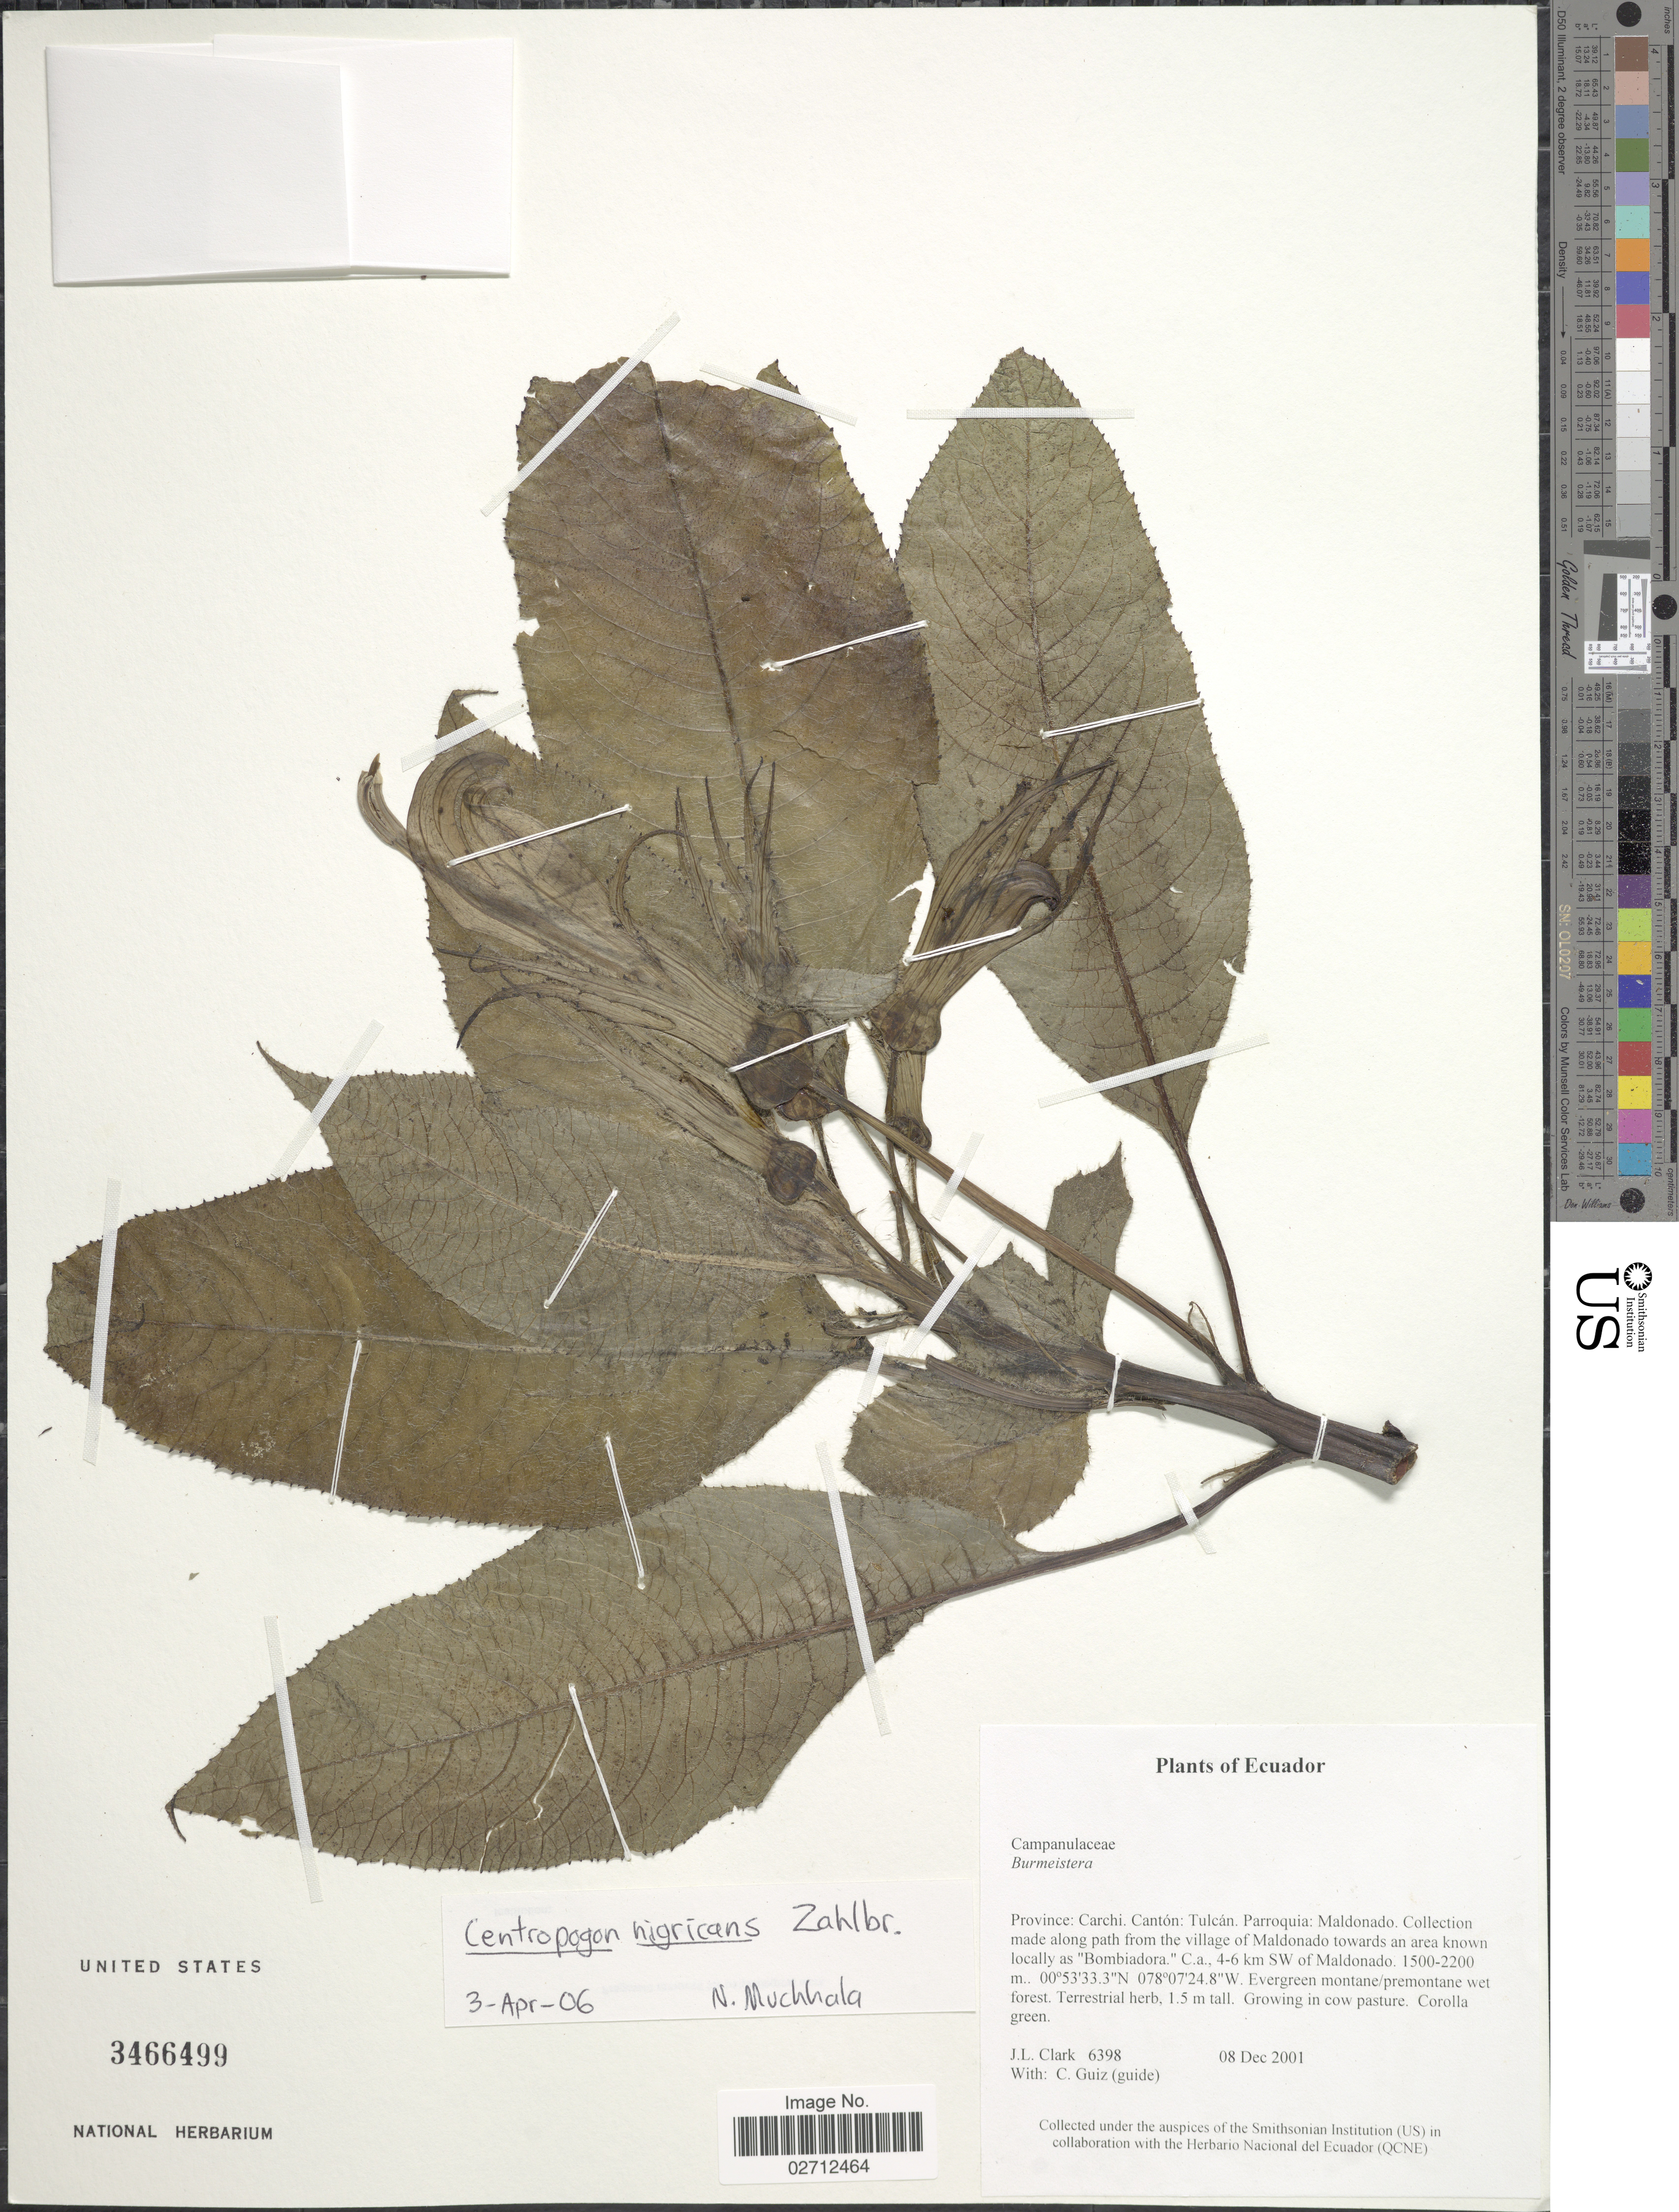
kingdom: Plantae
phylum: Tracheophyta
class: Magnoliopsida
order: Asterales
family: Campanulaceae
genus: Centropogon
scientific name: Centropogon nigricans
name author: Zahlbr.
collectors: J. L. Clark & C. Guiz (guide)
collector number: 6398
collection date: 2001-12-08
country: Ecuador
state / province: Carchi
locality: Cantón: Tulcán. Parroquia: Maldonado. Collection made along path from the village of Maldonado towards an area known locally as 'Bombiadora' C.a 4-6 km SW of Maldonado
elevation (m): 1500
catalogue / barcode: US 3466499